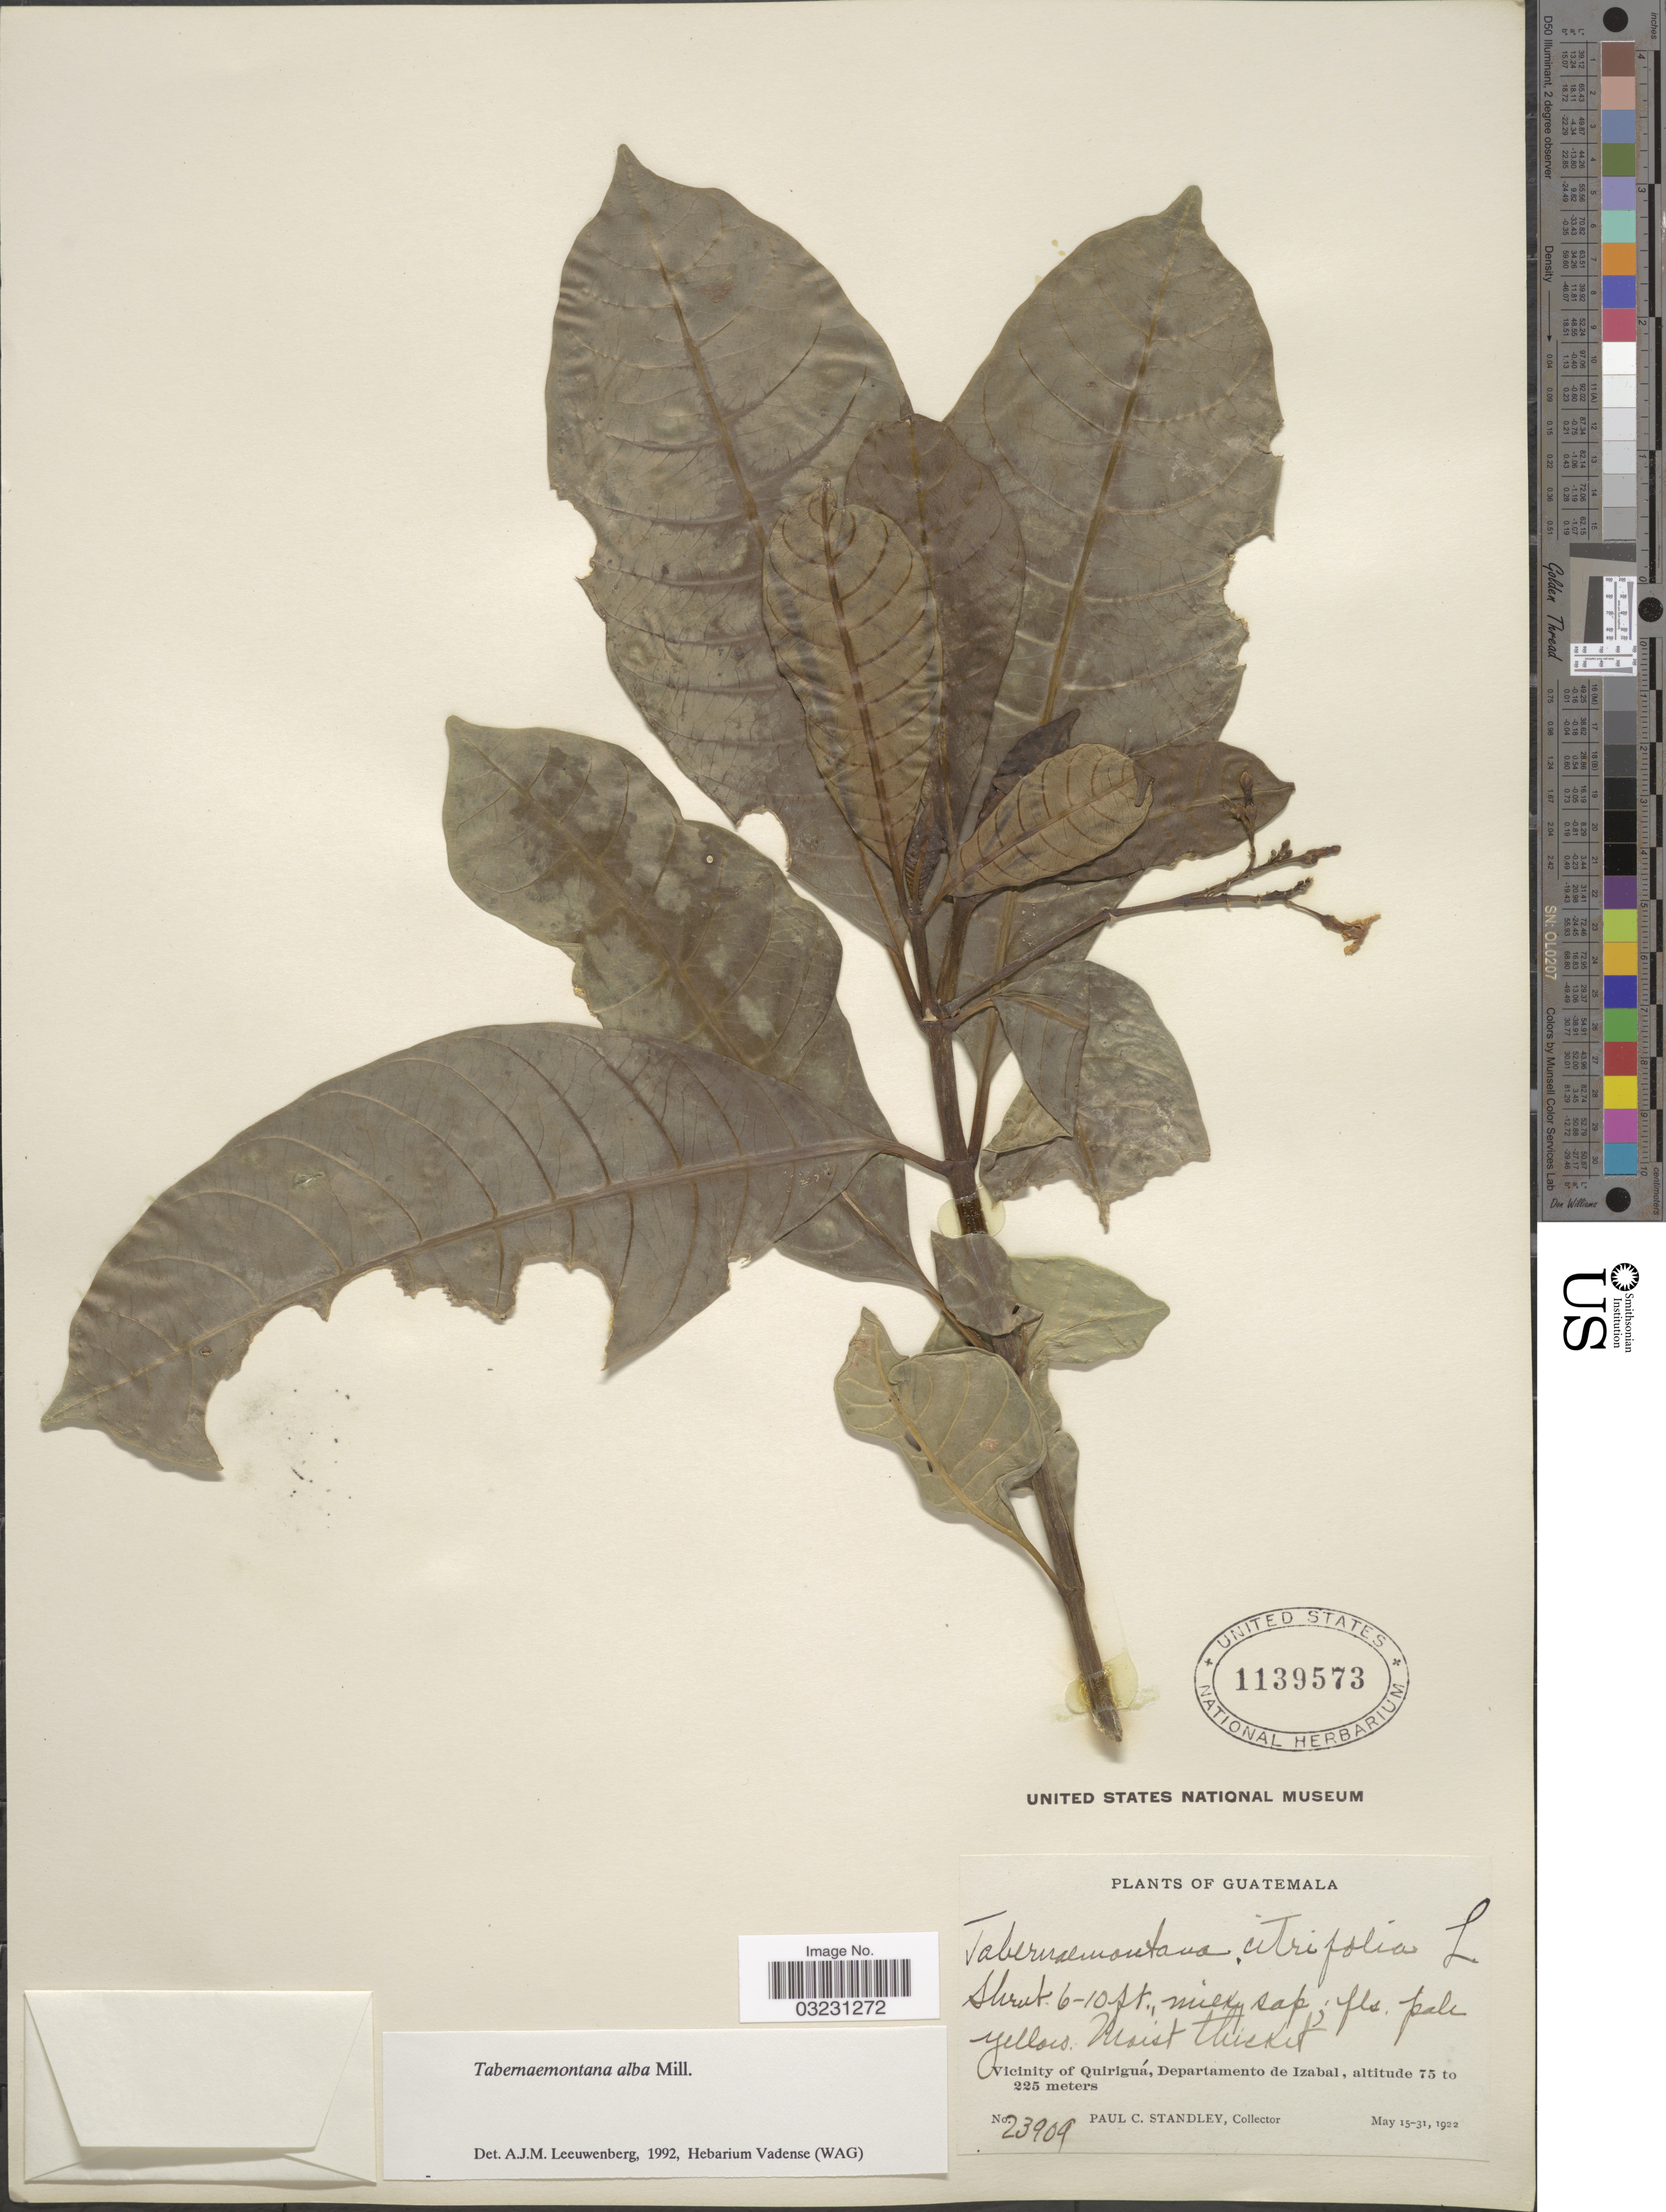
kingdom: Plantae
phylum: Tracheophyta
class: Magnoliopsida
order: Gentianales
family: Apocynaceae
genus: Tabernaemontana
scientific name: Tabernaemontana alba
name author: Mill.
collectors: P. C. Standley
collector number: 23909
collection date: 1922-05-15/1922-05-31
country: Guatemala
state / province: Izabal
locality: Vicinity of Quiriguá, Departamento de Izabal.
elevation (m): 75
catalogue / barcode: US 1139573